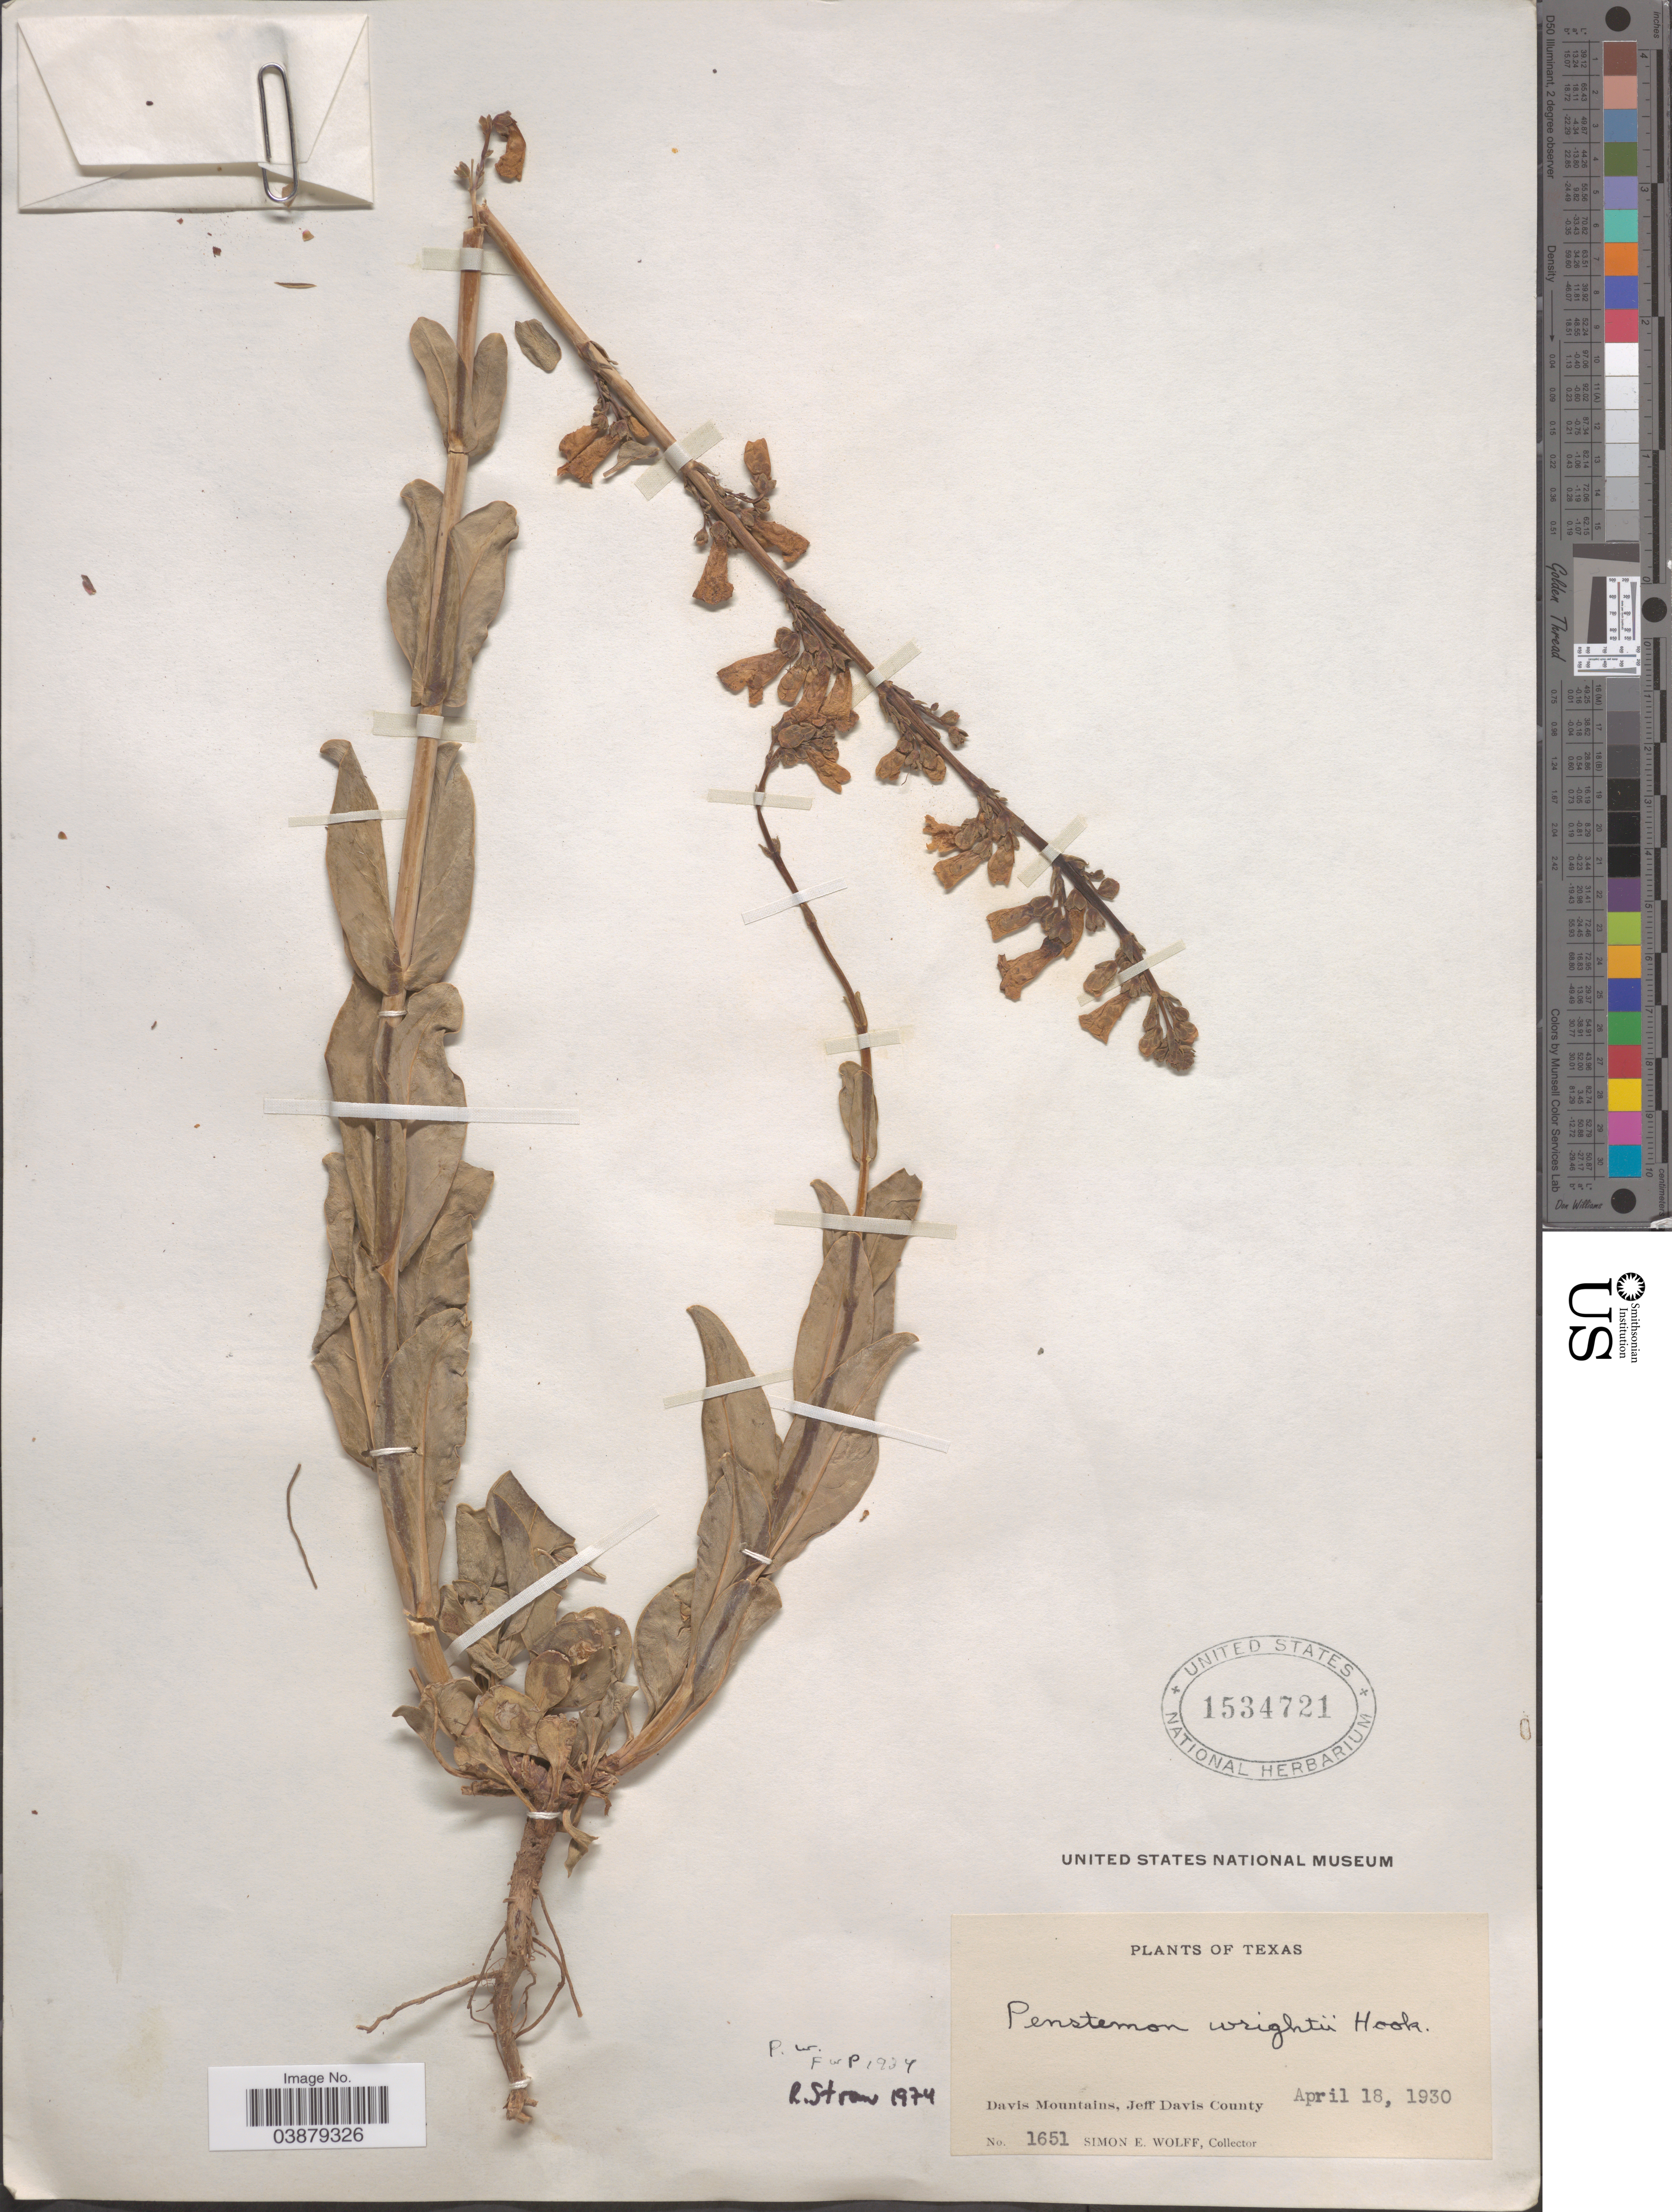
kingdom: Plantae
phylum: Tracheophyta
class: Magnoliopsida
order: Lamiales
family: Plantaginaceae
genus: Penstemon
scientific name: Penstemon wrightii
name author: Hook.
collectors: S. E. Wolff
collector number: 1651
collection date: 1930-04-18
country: United States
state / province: Texas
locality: Davis Mountains, Jeff Davis County.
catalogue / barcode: US 1534721